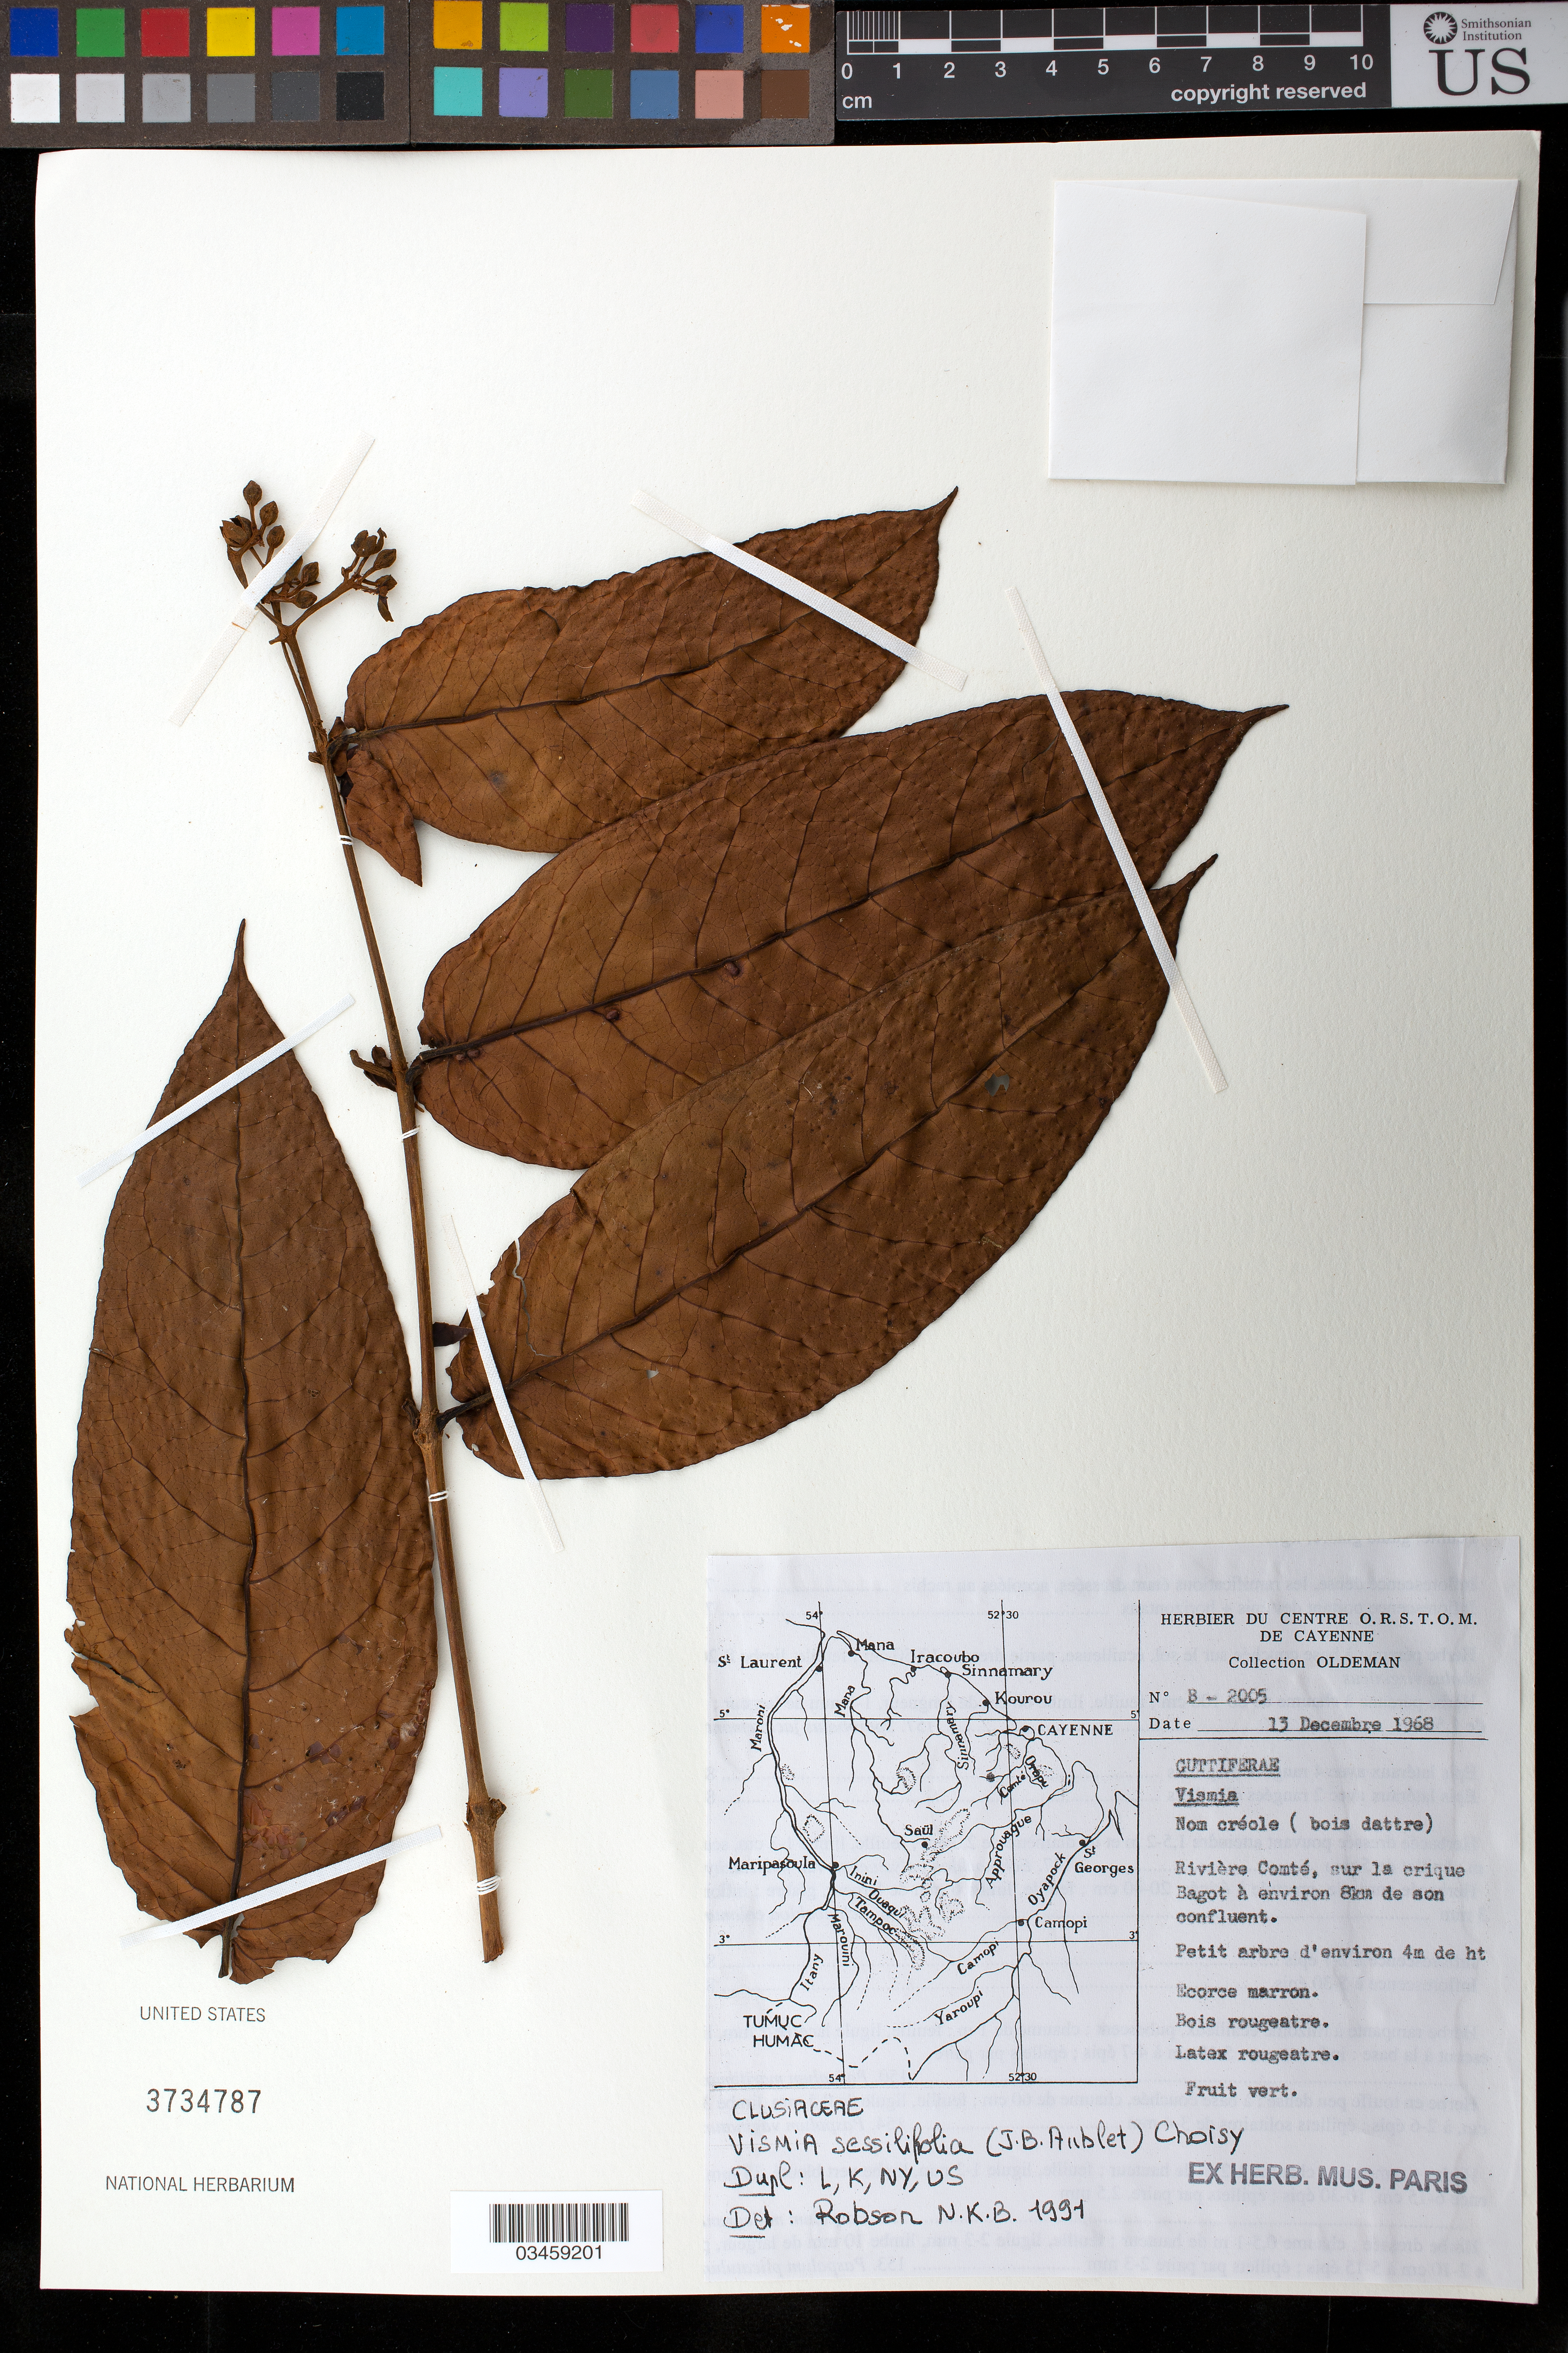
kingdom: Plantae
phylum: Tracheophyta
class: Magnoliopsida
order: Malpighiales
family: Hypericaceae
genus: Vismia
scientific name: Vismia sessilifolia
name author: (Aubl.) Choisy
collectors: R. Oldeman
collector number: B-2005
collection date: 1968-12-13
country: French Guiana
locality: Rivere Comte, sur la crique Bagot, 8 km from confluence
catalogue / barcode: US 3734787